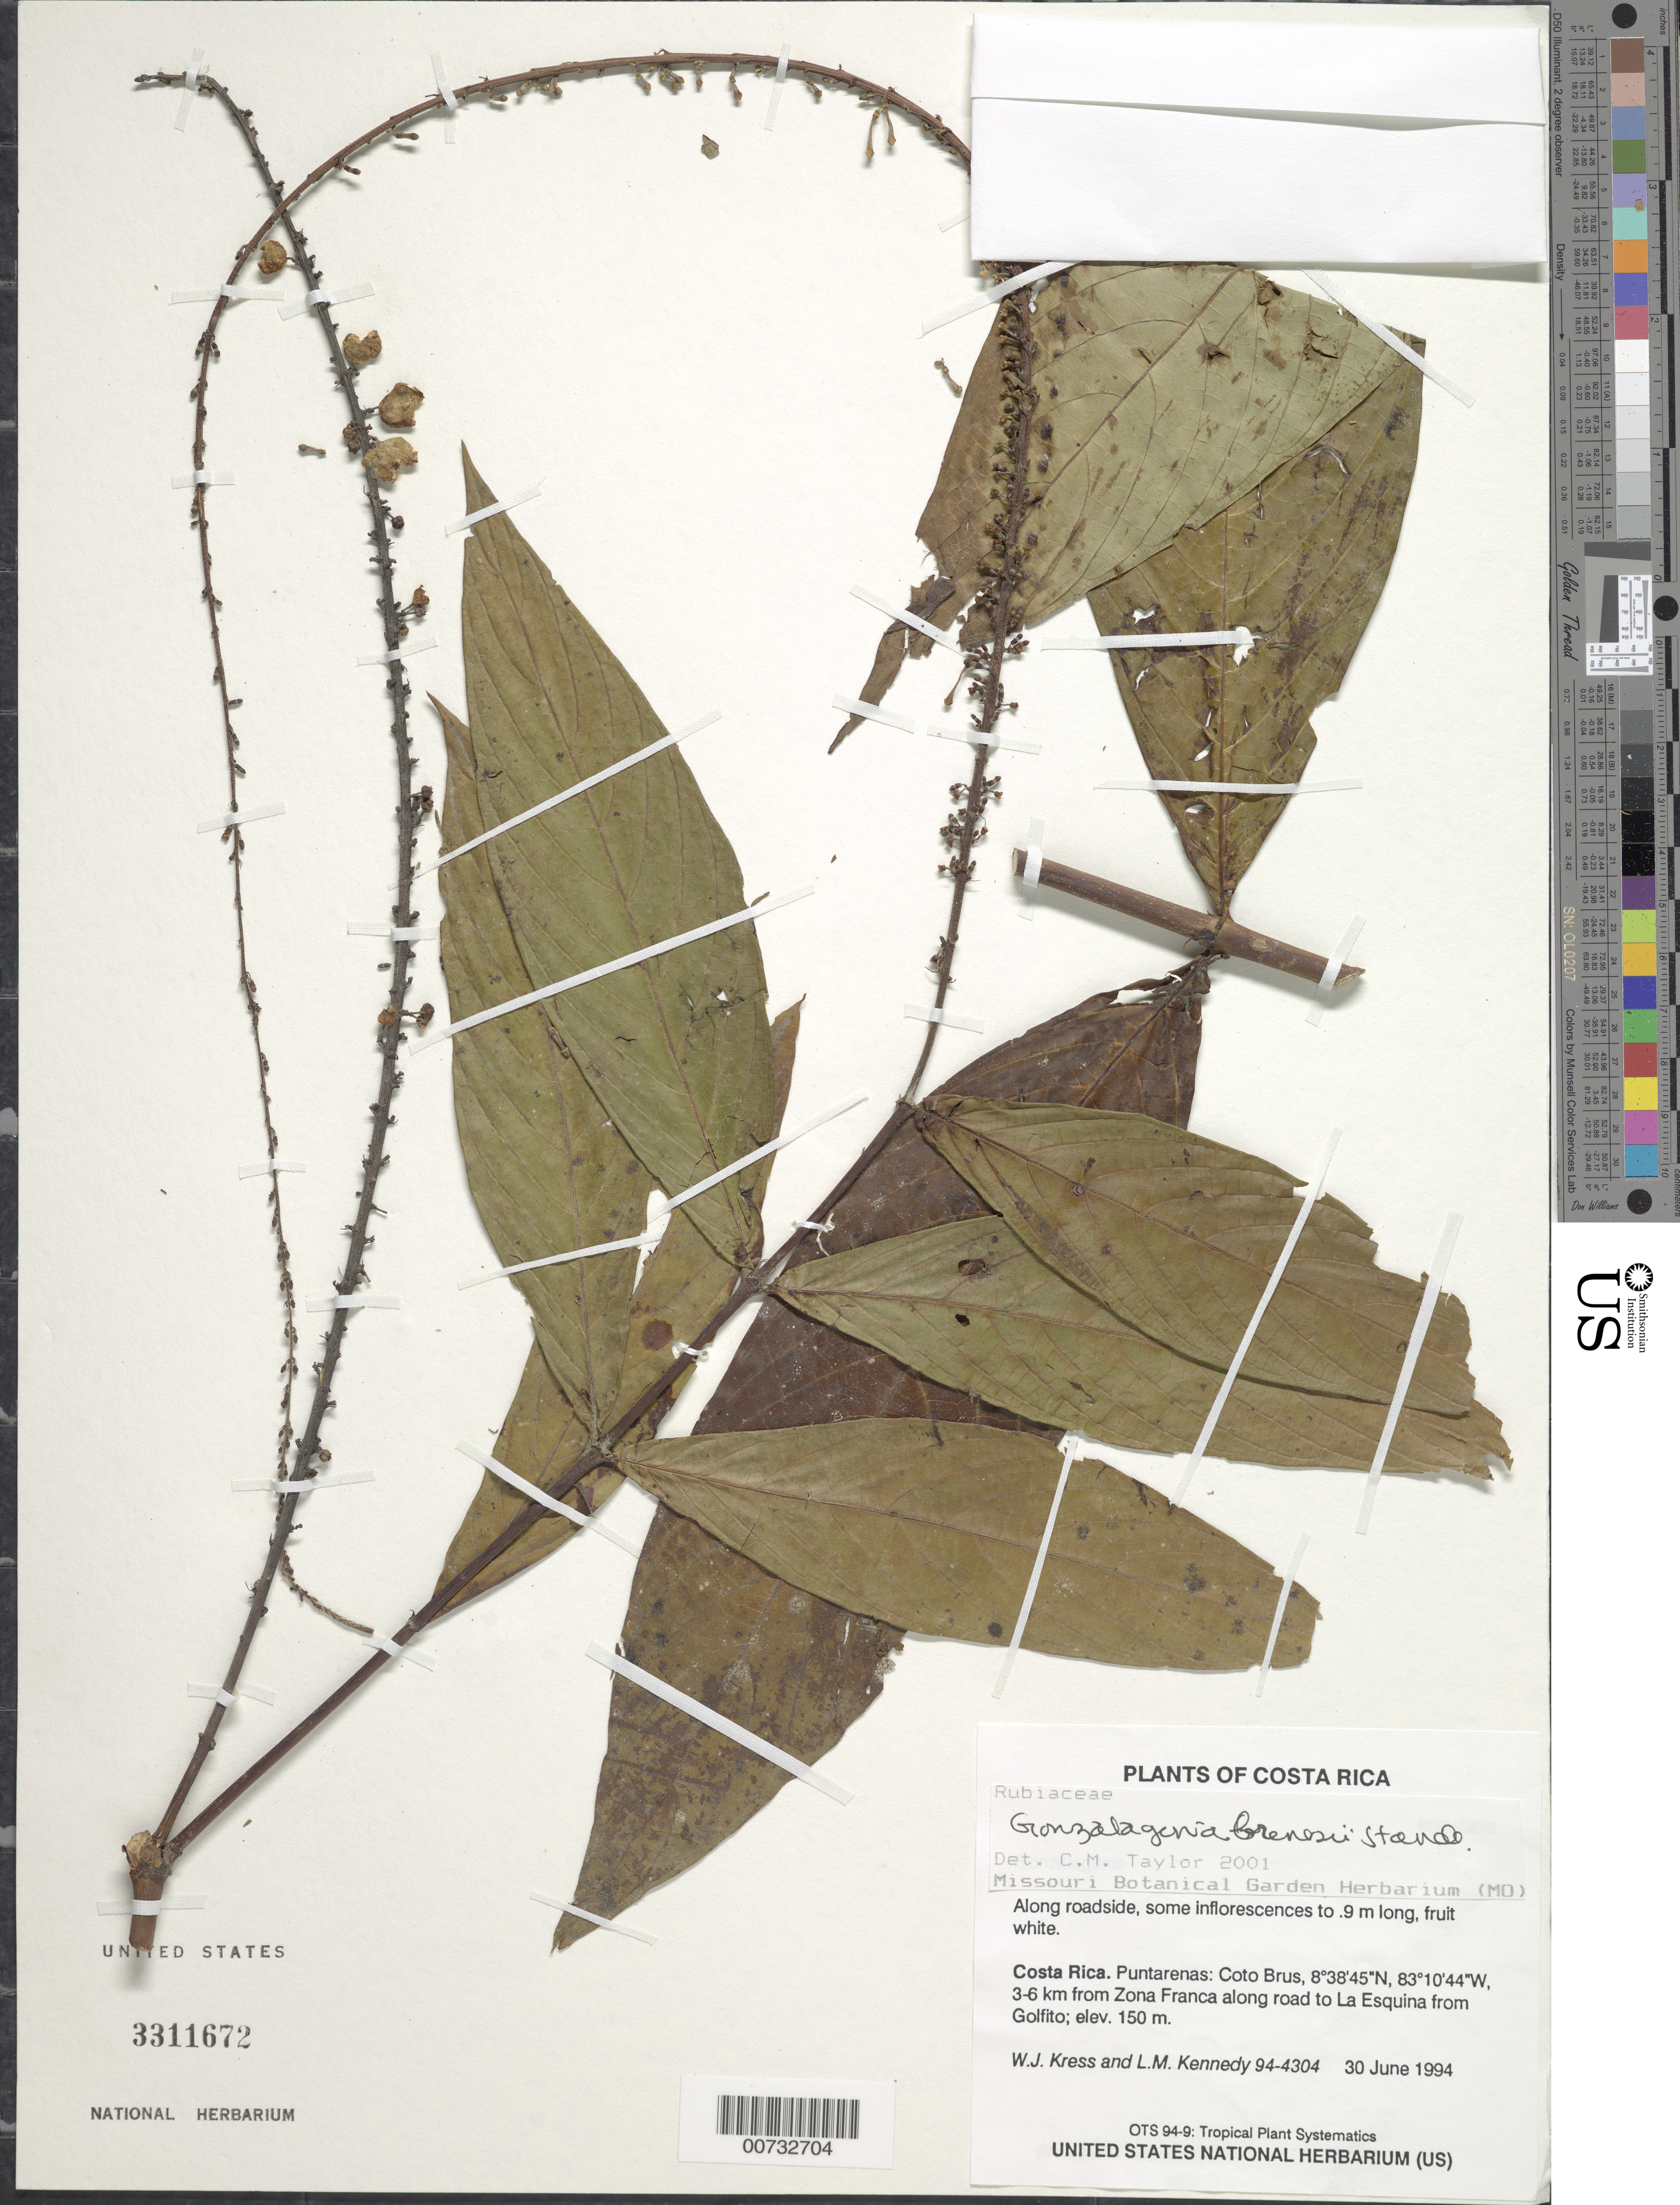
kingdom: Plantae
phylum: Tracheophyta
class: Magnoliopsida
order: Gentianales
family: Rubiaceae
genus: Gonzalagunia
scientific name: Gonzalagunia brenesii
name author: Standl.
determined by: Taylor, Charlotte M.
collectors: W. J. Kress & L. M. Kennedy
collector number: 94-4304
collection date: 1994-06-30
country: Costa Rica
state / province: Puntarenas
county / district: Coto Brus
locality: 3-6 km from Zona Franca along road to La Esquina.from Golfito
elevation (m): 150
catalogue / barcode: US 3311672